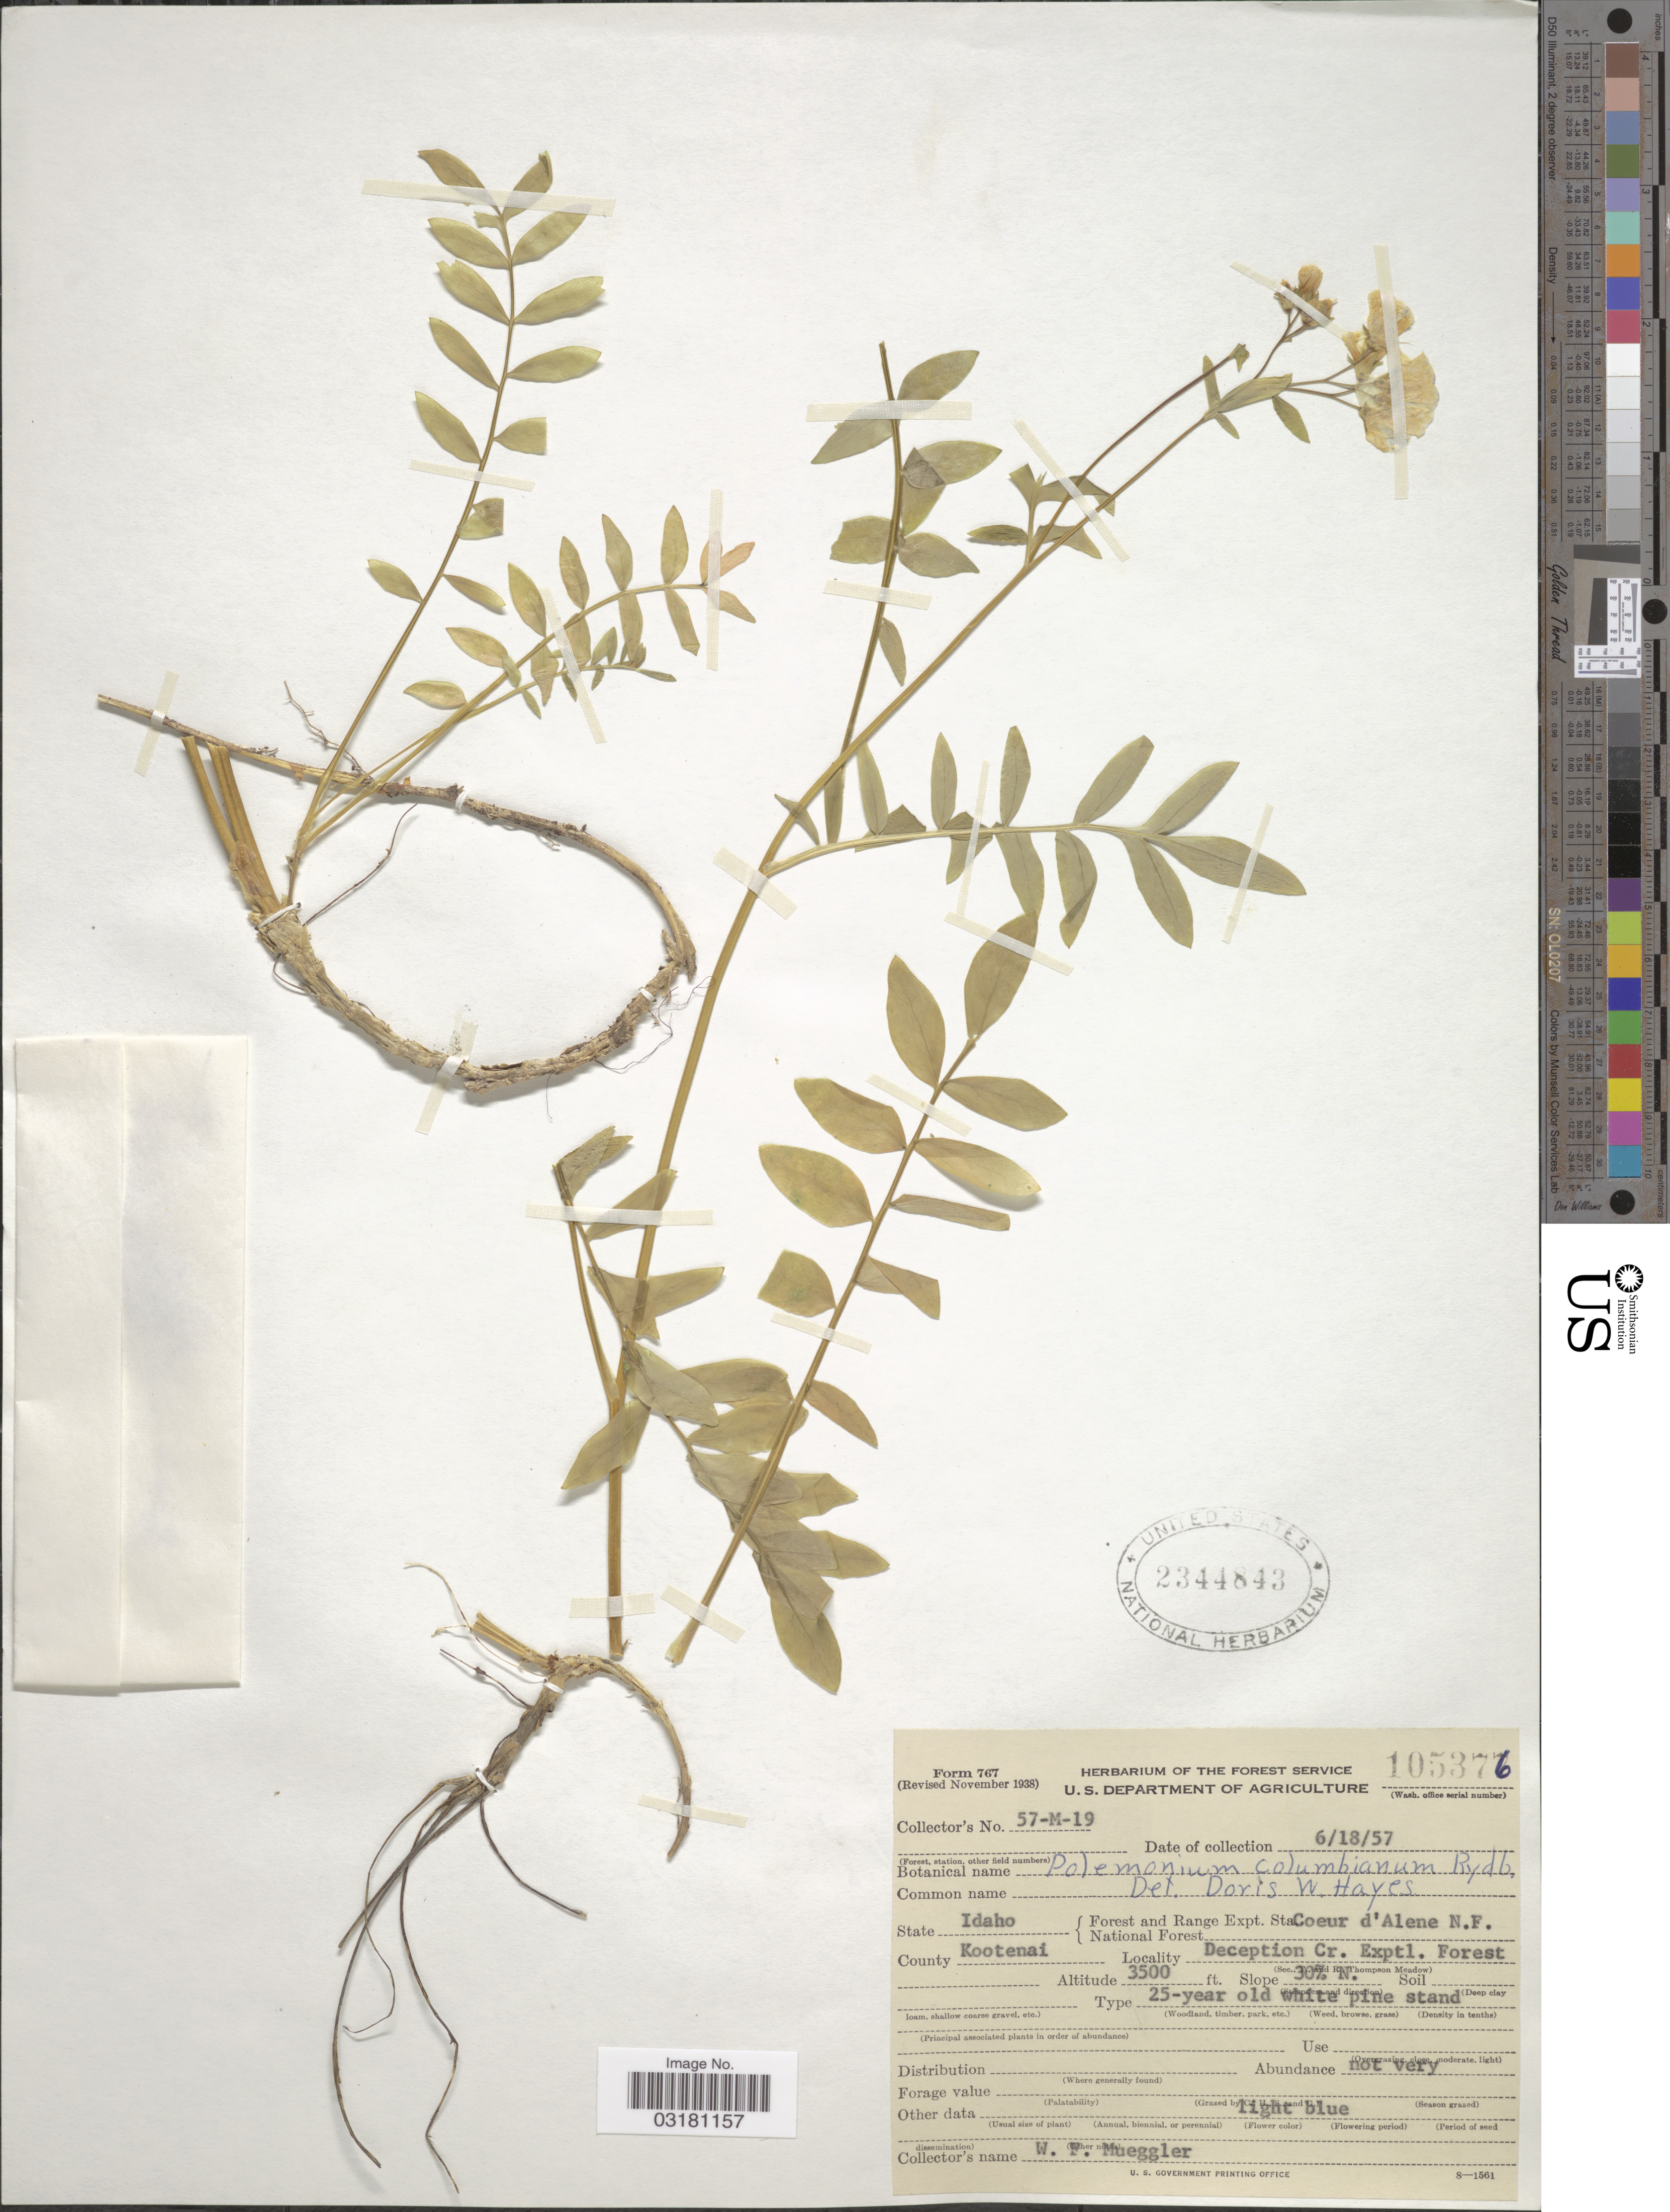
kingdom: Plantae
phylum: Tracheophyta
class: Magnoliopsida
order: Ericales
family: Polemoniaceae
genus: Polemonium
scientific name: Polemonium californicum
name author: Eastw.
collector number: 57-M-19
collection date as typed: Transcribed d/m/y: 18/6/57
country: United States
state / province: Idaho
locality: Forest and Range Expt. Sta. National Forest Coeur d'Alene N.F. County Kootenai. Deception Cr. Exptl. Forest.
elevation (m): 1067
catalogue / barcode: US 2344843